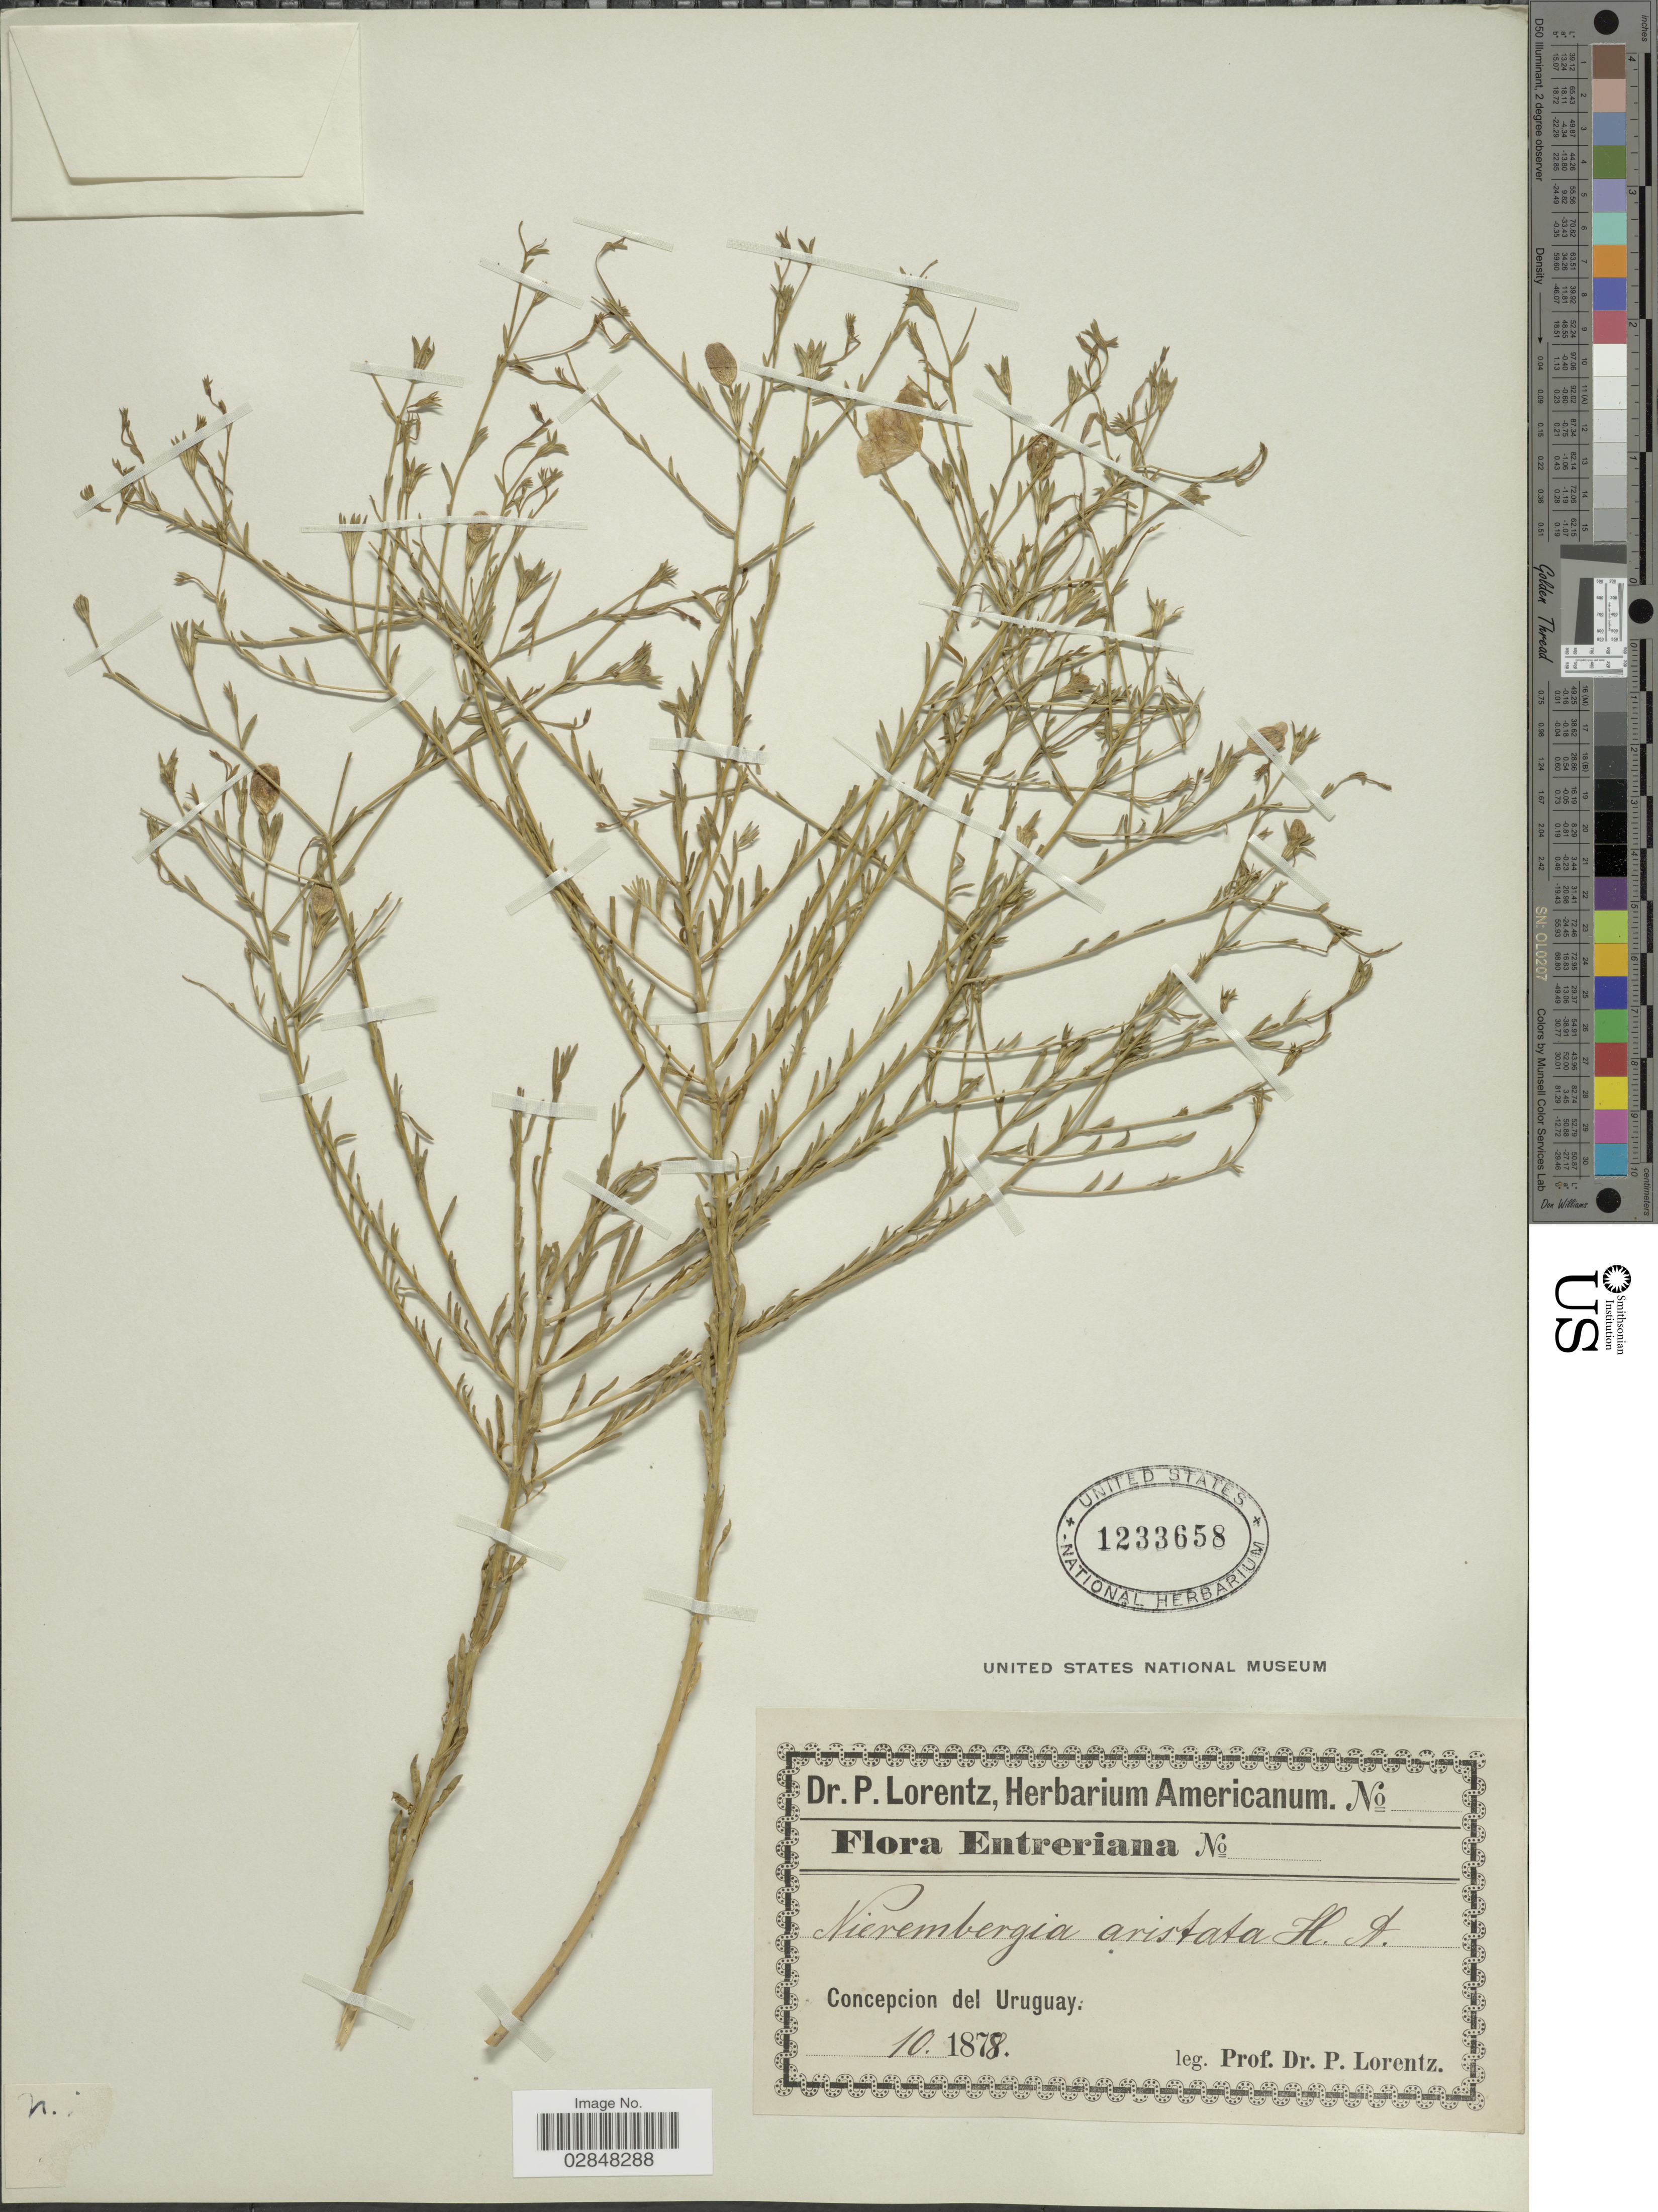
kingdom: Plantae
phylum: Tracheophyta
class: Magnoliopsida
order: Solanales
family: Solanaceae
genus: Nierembergia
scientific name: Nierembergia angustifolia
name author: Kunth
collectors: P. G. Lorentz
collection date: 1878-10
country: Uruguay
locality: Entreriana. Concepcion del Uruguay.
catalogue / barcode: US 1233658